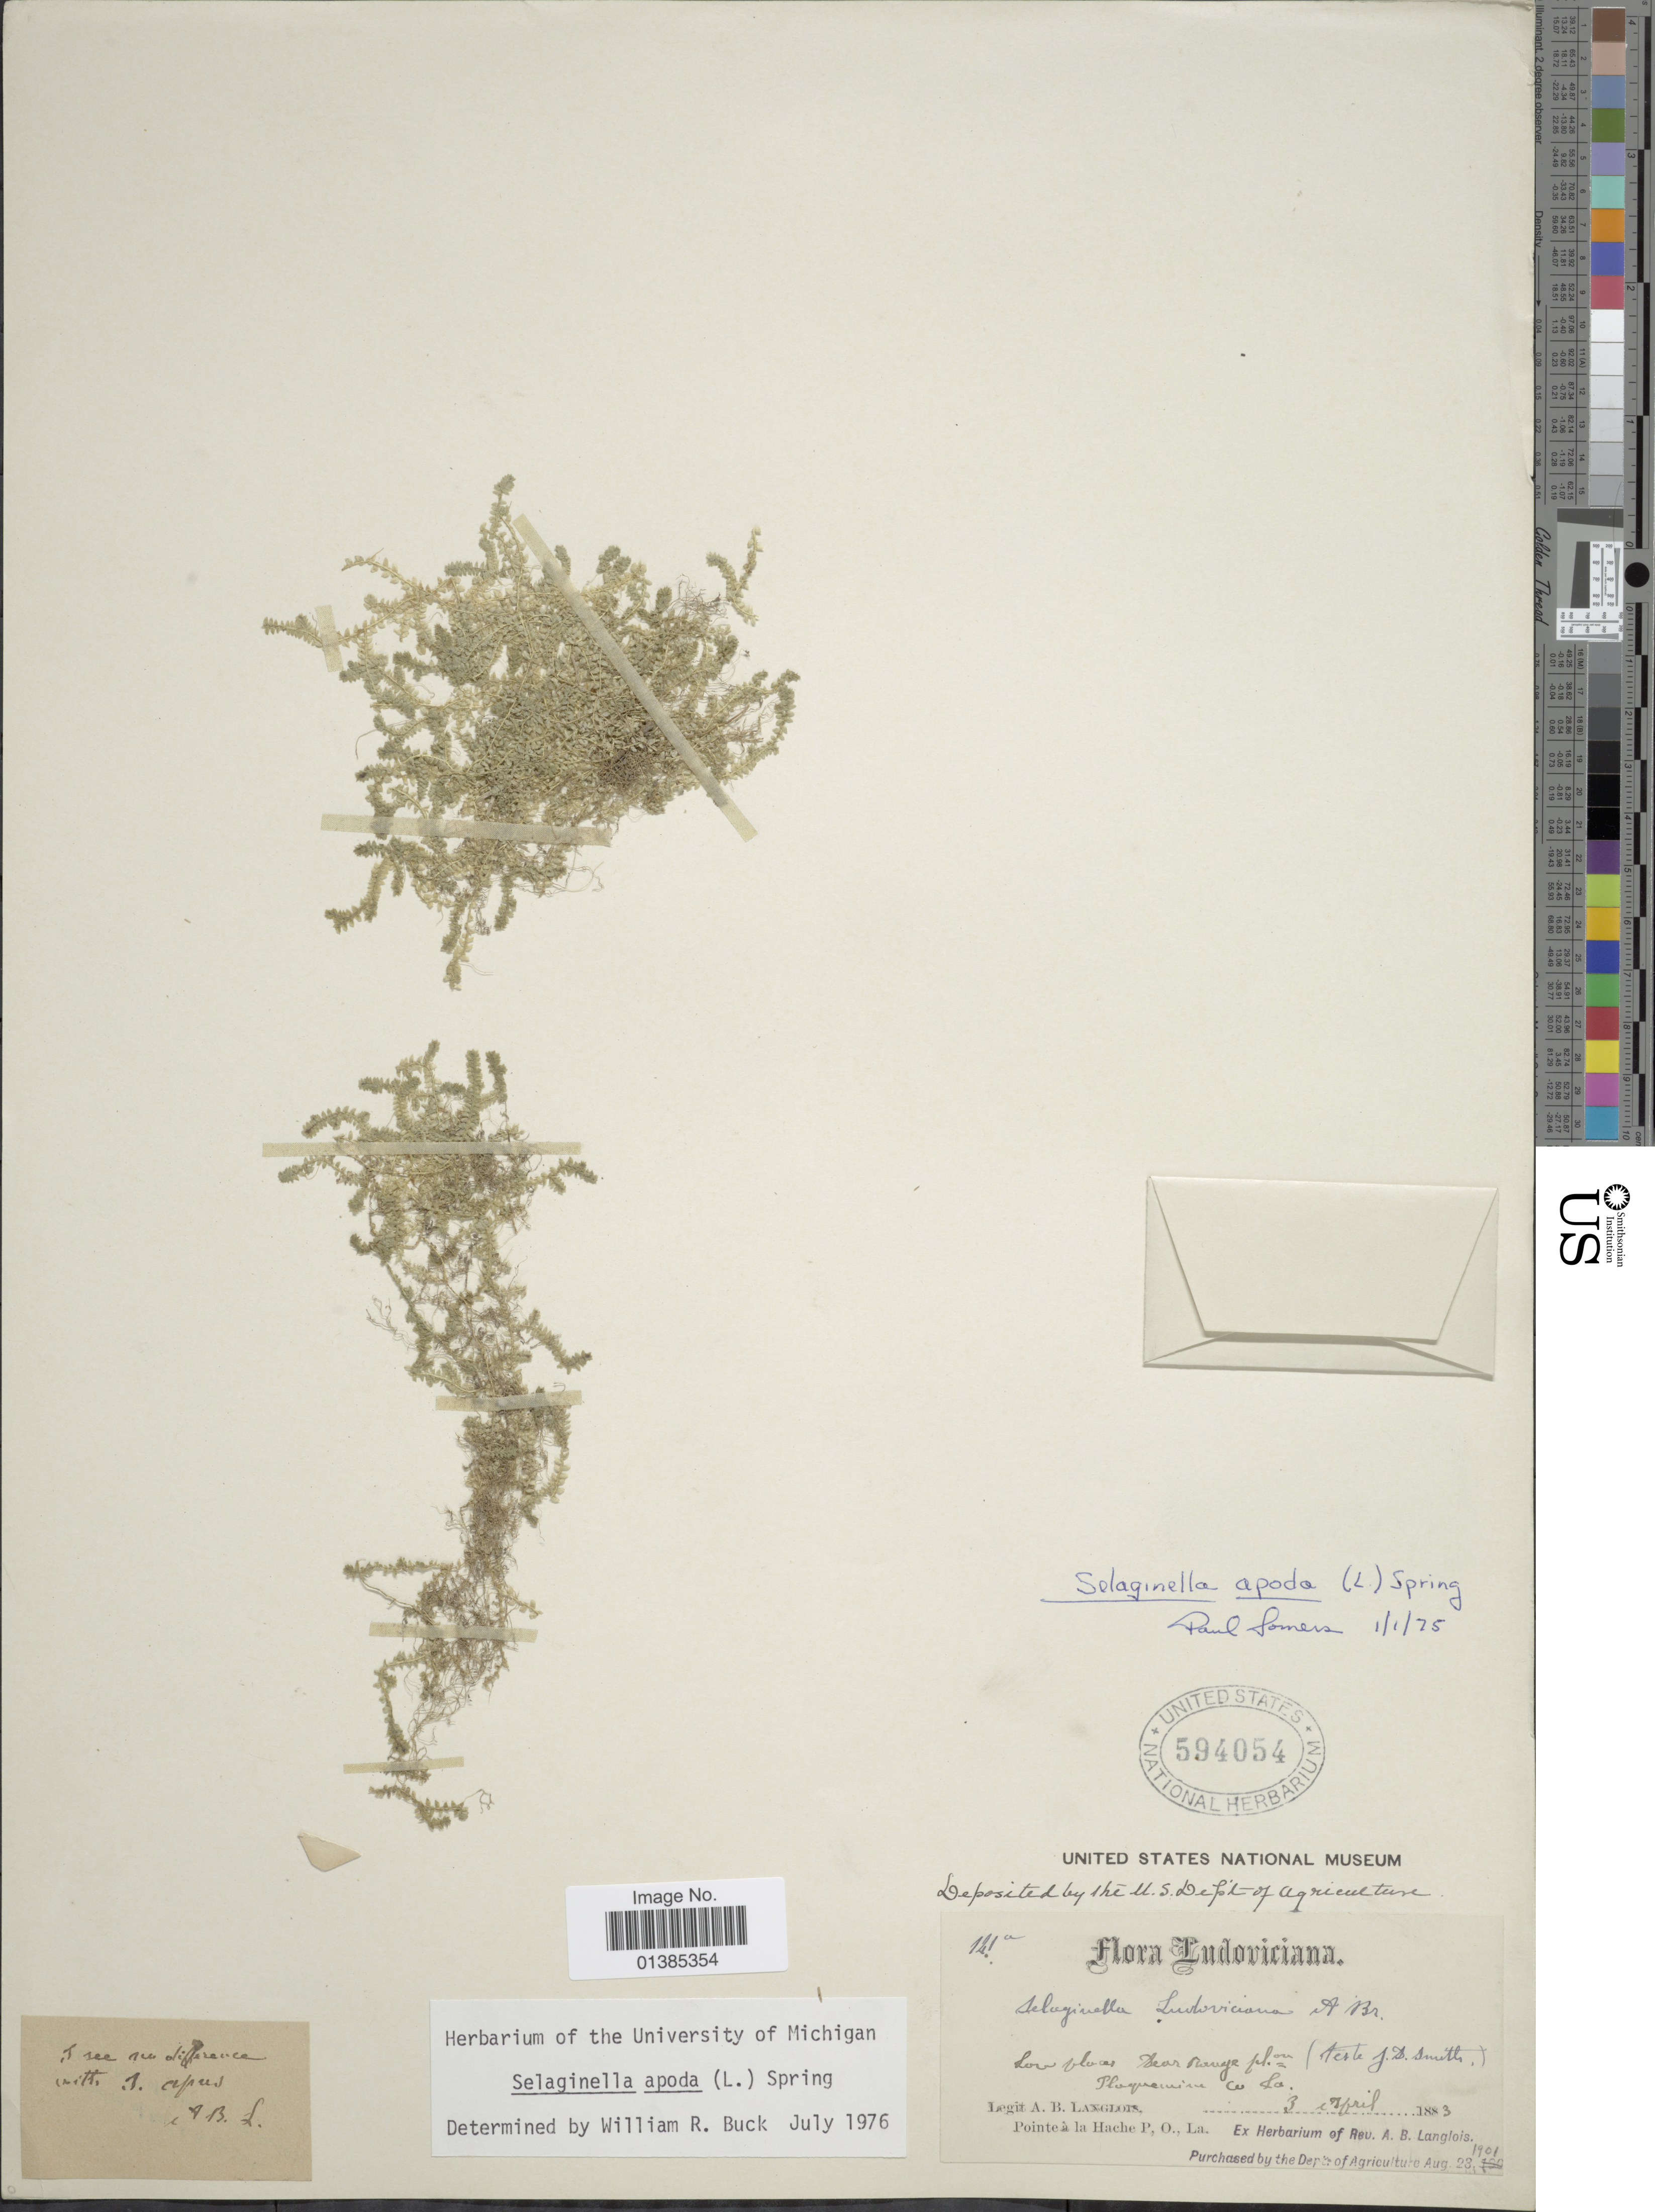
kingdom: Plantae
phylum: Tracheophyta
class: Lycopodiopsida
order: Selaginellales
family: Selaginellaceae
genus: Selaginella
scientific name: Selaginella apus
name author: Spring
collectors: A. Langlois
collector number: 121a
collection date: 1883-04-03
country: United States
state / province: Louisiana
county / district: Plaquemines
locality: Near Bayou Plaquemines Co.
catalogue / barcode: US 594054